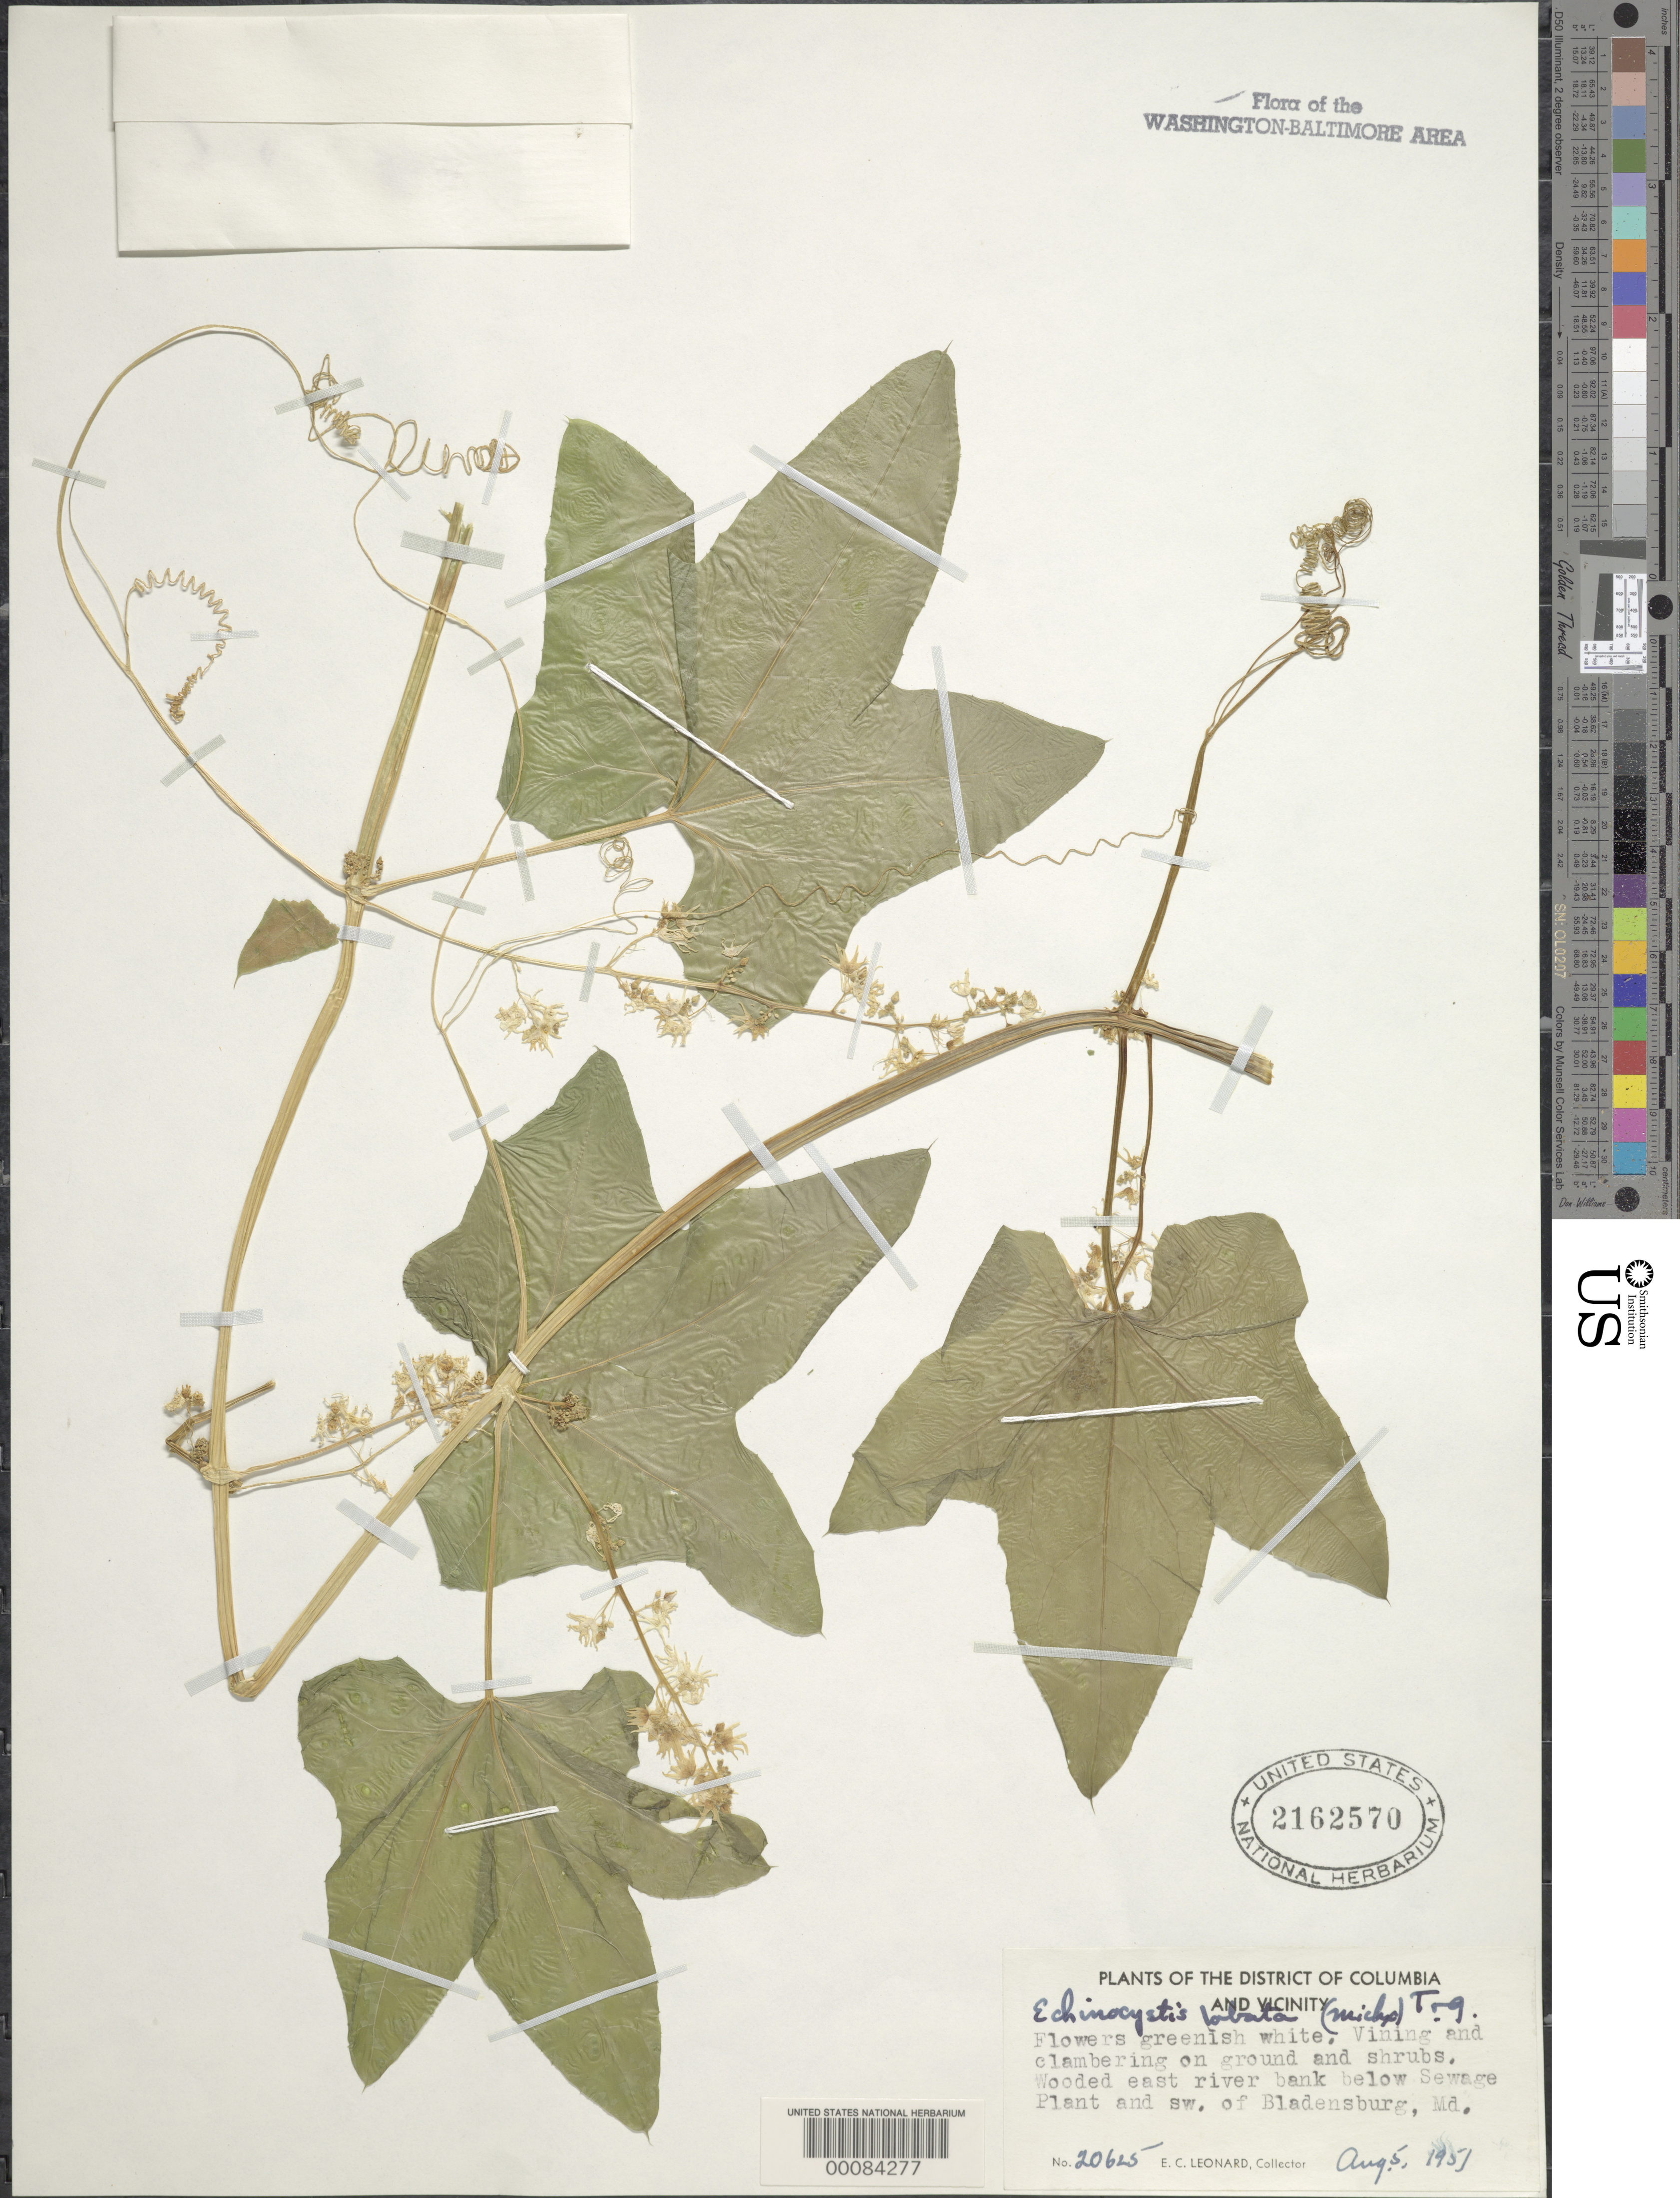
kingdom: Plantae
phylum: Tracheophyta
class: Magnoliopsida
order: Cucurbitales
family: Cucurbitaceae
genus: Echinocystis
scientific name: Echinocystis lobata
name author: (Michx.) Torr. & A. Gray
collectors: E. C. Leonard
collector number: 20625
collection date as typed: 05 Aug 1951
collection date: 1951-08-05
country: United States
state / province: Maryland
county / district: Prince George's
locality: E river bank below Sewage Plant and SW of Bladensburg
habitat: Ground and shrubs, wooded river bank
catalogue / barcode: US 2162570